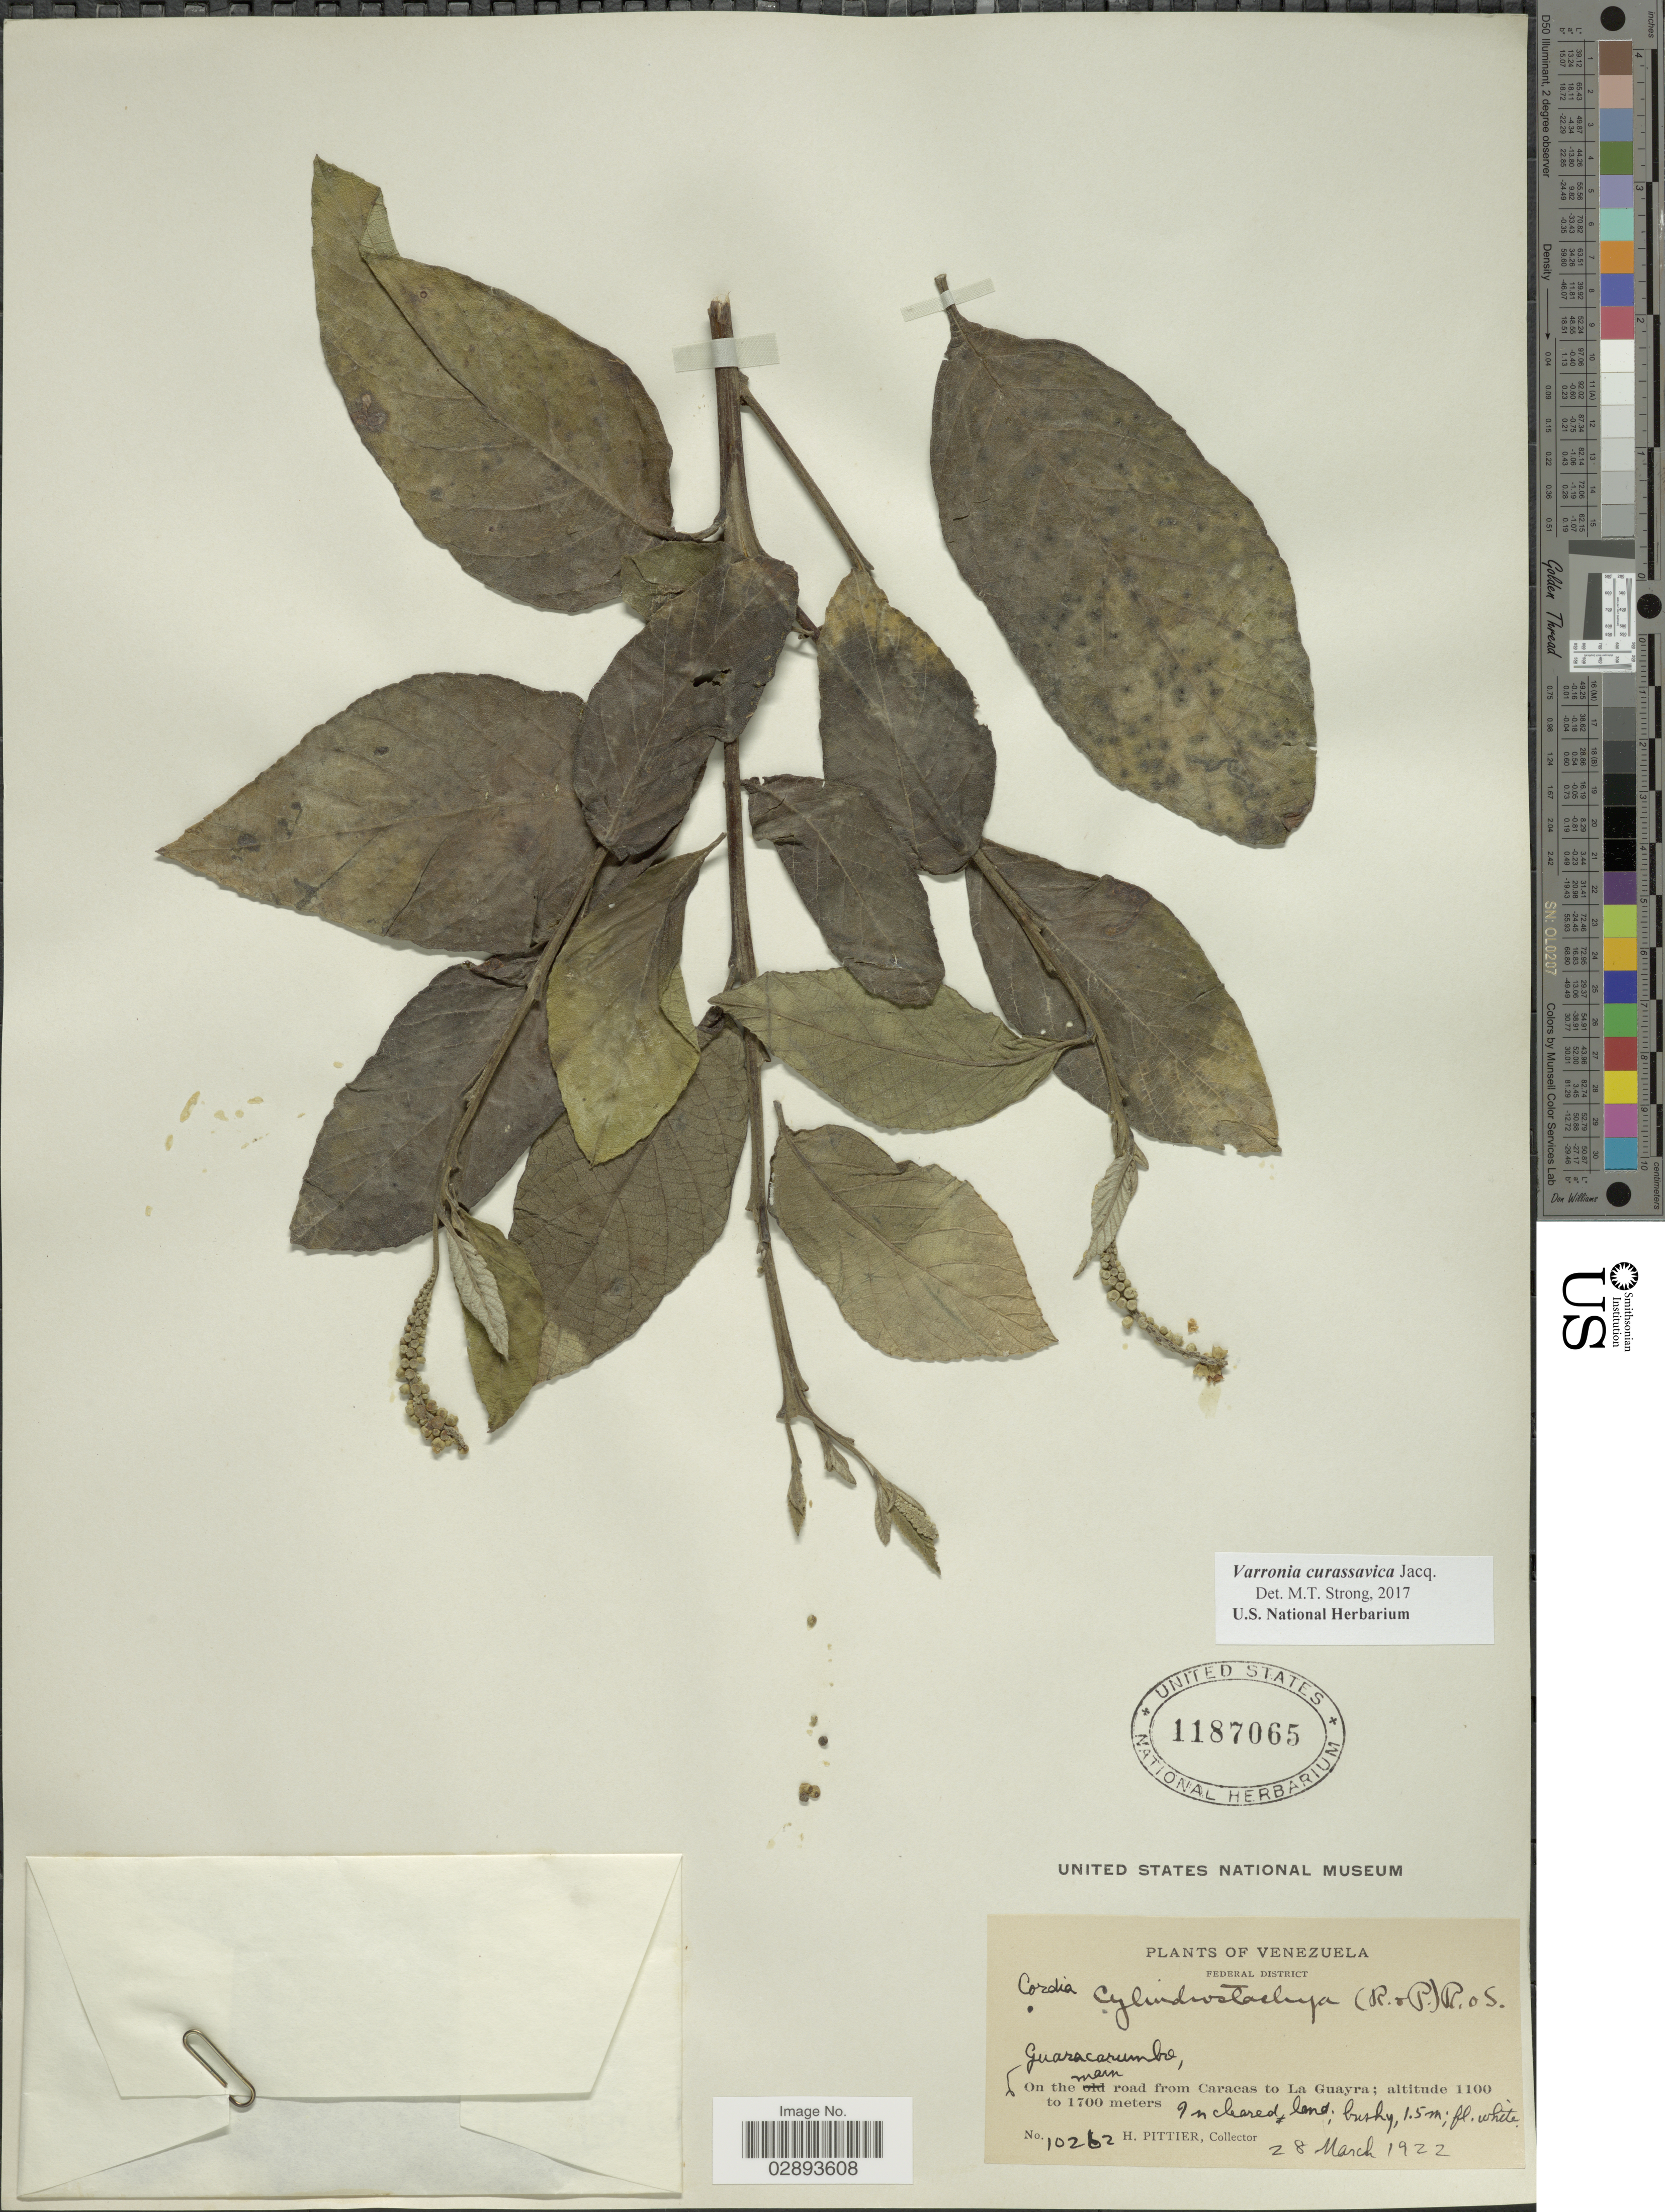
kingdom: Plantae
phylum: Tracheophyta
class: Magnoliopsida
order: Boraginales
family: Cordiaceae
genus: Varronia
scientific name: Varronia curassavica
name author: Jacq.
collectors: H. F. Pittier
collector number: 10262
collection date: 1922-03-28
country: Venezuela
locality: Guaracarumbre, On the main road from Caracas to La Guayra, Federal District.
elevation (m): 1100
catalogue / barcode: US 1187065